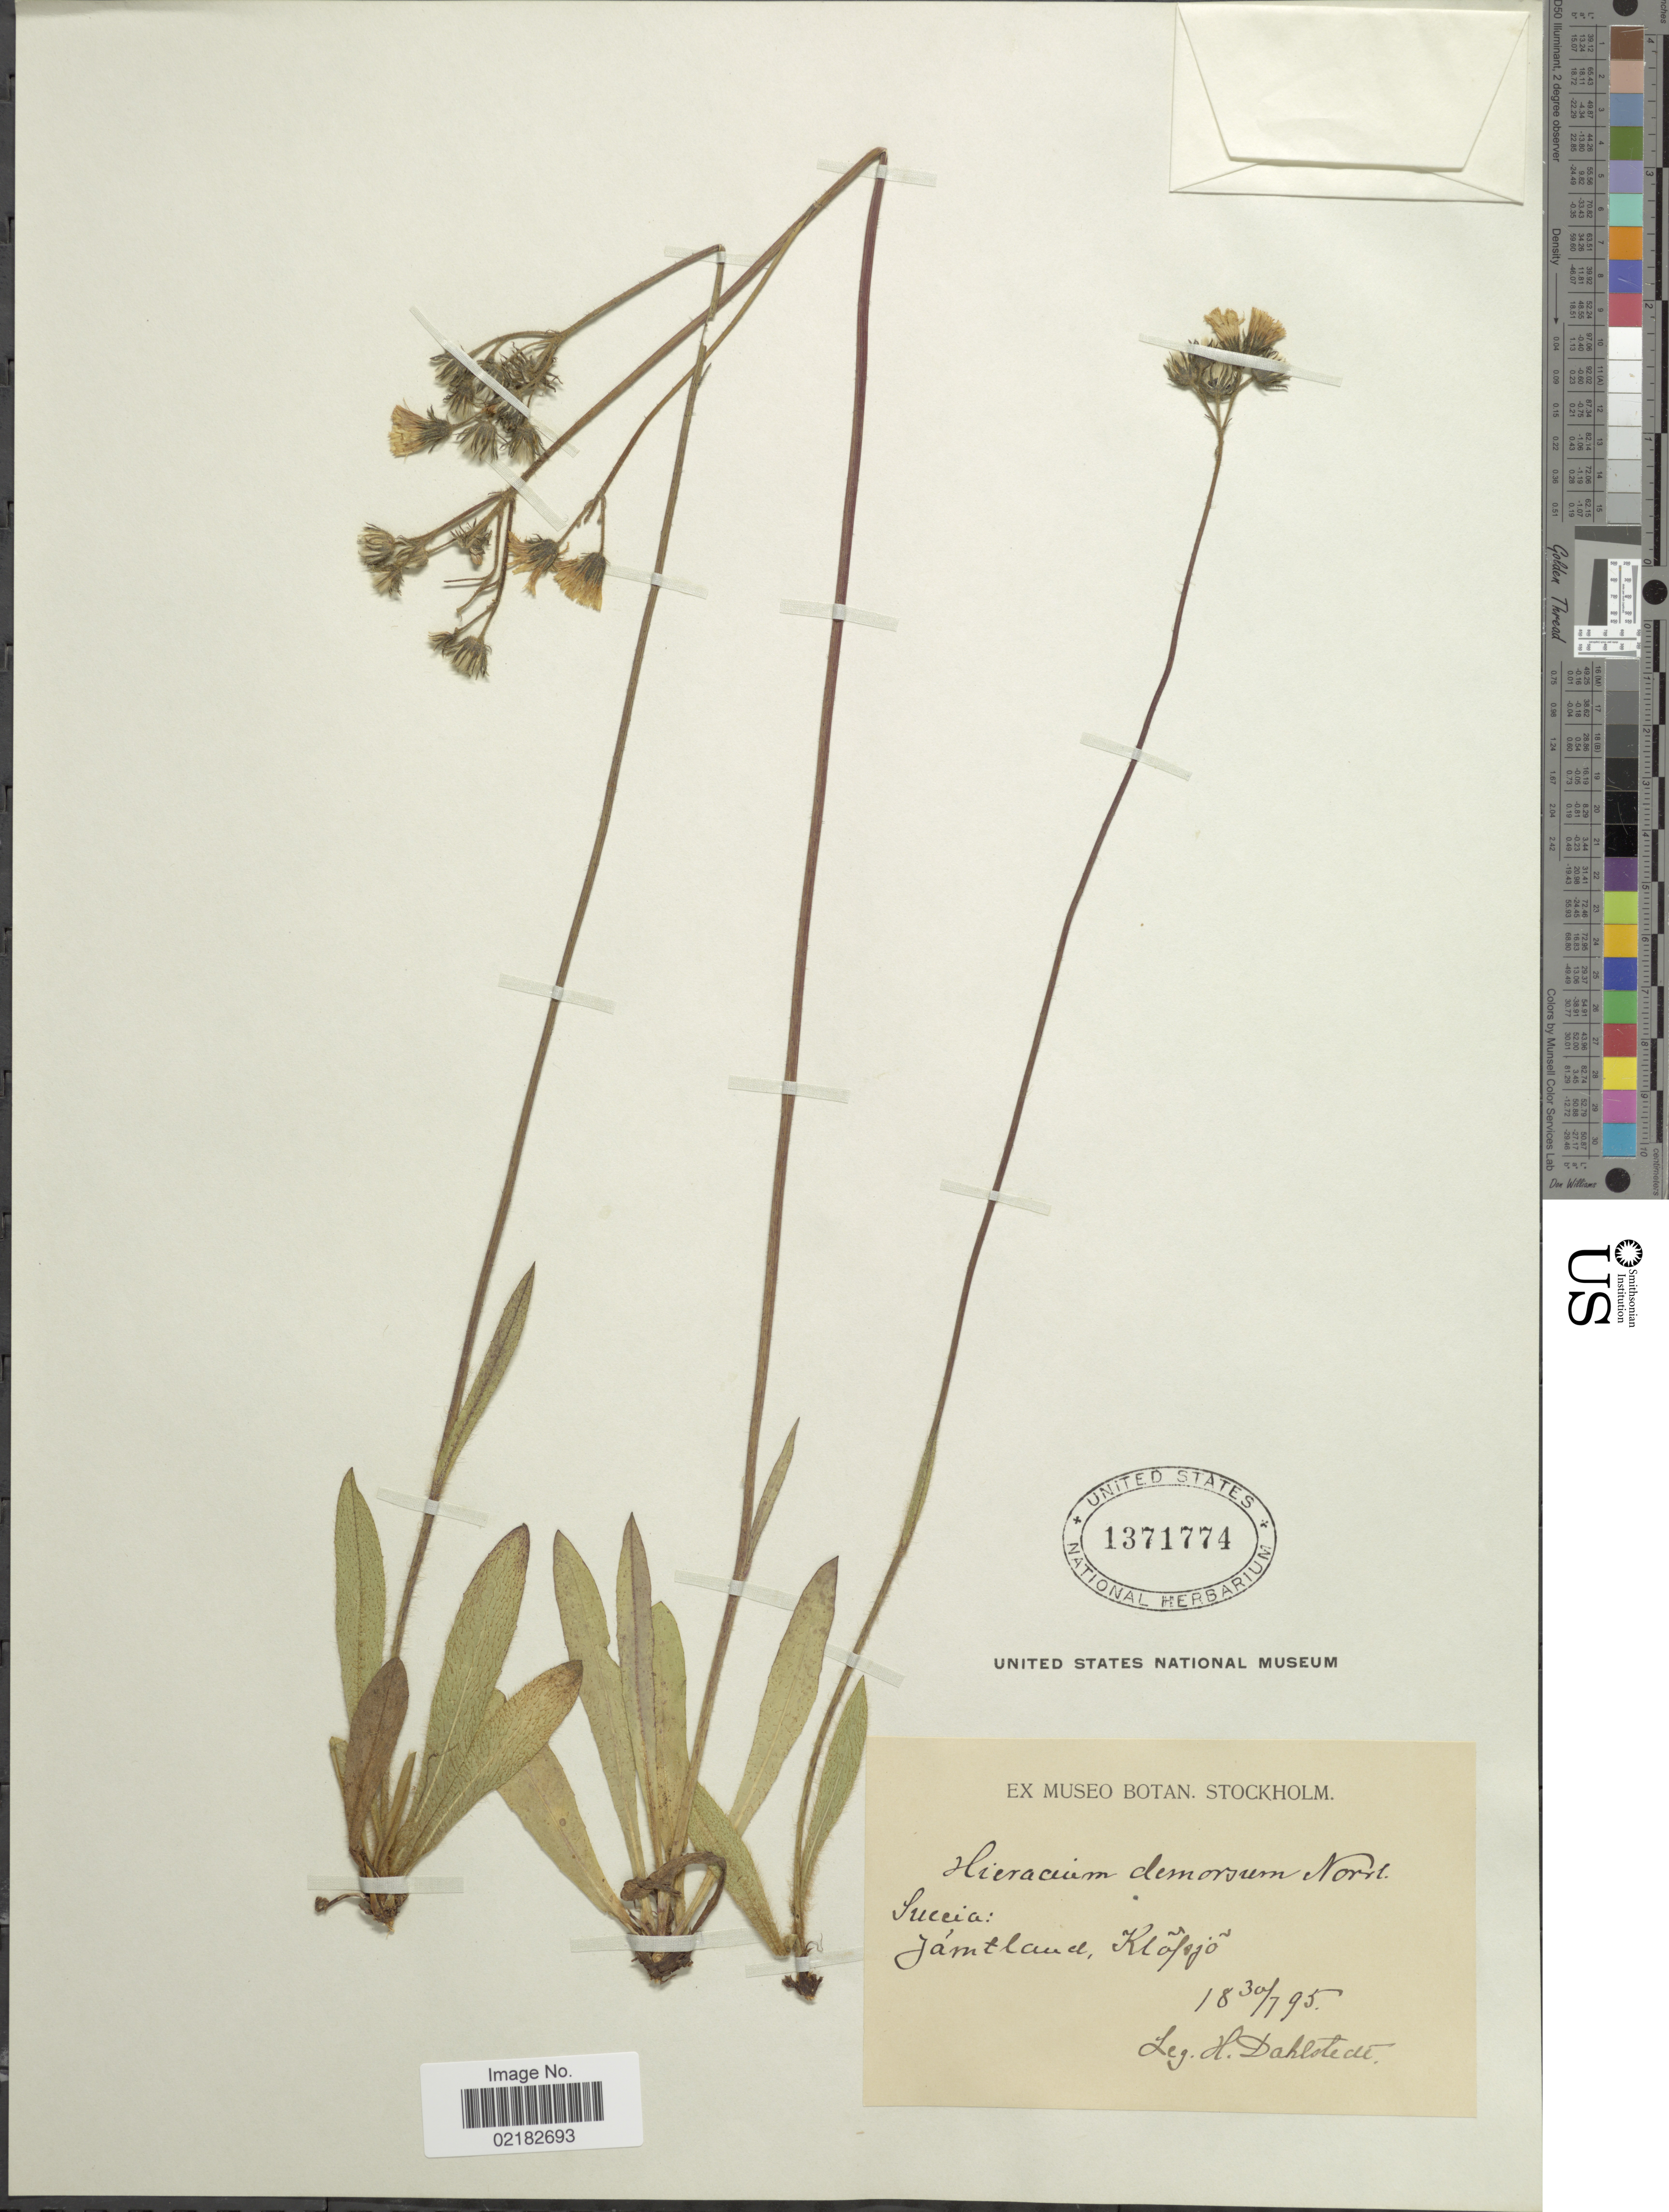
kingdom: Plantae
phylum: Tracheophyta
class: Magnoliopsida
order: Asterales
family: Asteraceae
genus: Hieracium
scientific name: Hieracium demorsum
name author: Norrl.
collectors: H. G. Dahlstedt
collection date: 1895-07-30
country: Sweden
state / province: Jämtland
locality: Jamtland, Klövsjö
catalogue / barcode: US 1371774